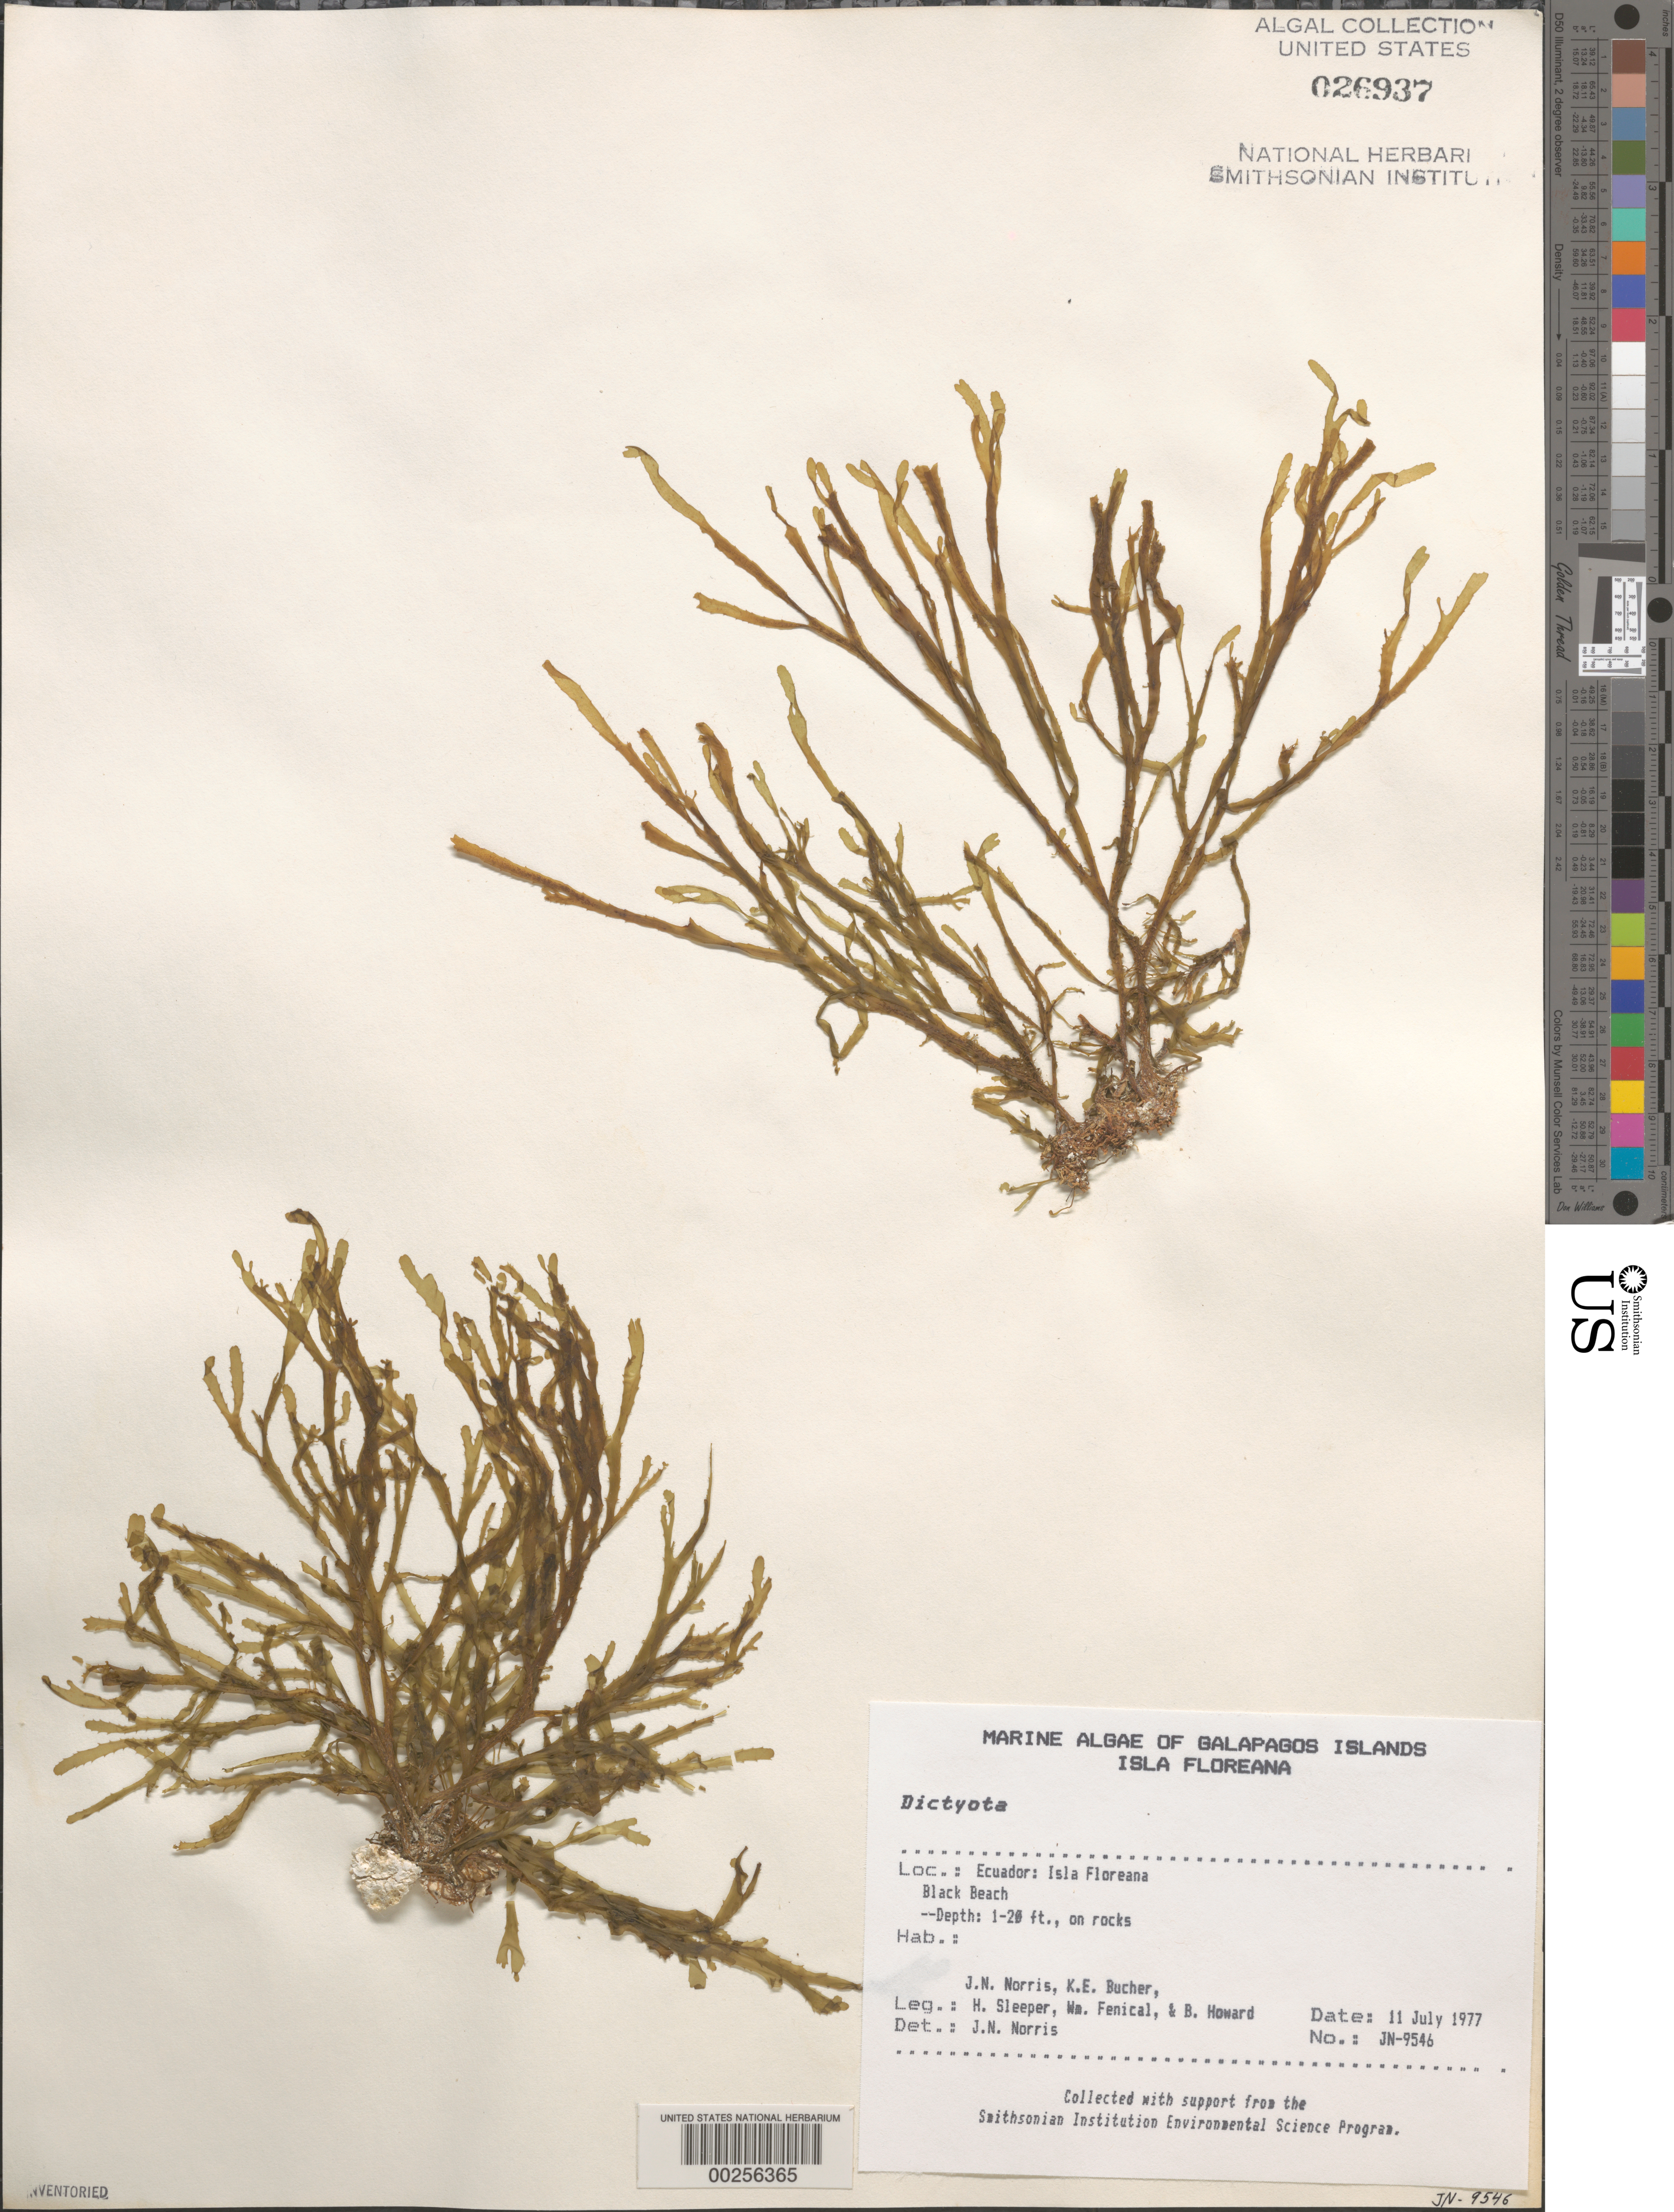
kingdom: Chromista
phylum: Ochrophyta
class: Phaeophyceae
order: Dictyotales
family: Dictyotaceae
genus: Dictyota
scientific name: Dictyota sp.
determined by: Norris, James N.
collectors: J. N. Norris, K. E. Bucher, H. Sleeper, W. Fenical & B. Howard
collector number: JN-9546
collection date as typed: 11 Jul 1977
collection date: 1977-07-11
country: Ecuador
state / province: Colón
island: Floreana [Charles, Santa Maria]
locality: Black Beach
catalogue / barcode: US 26937